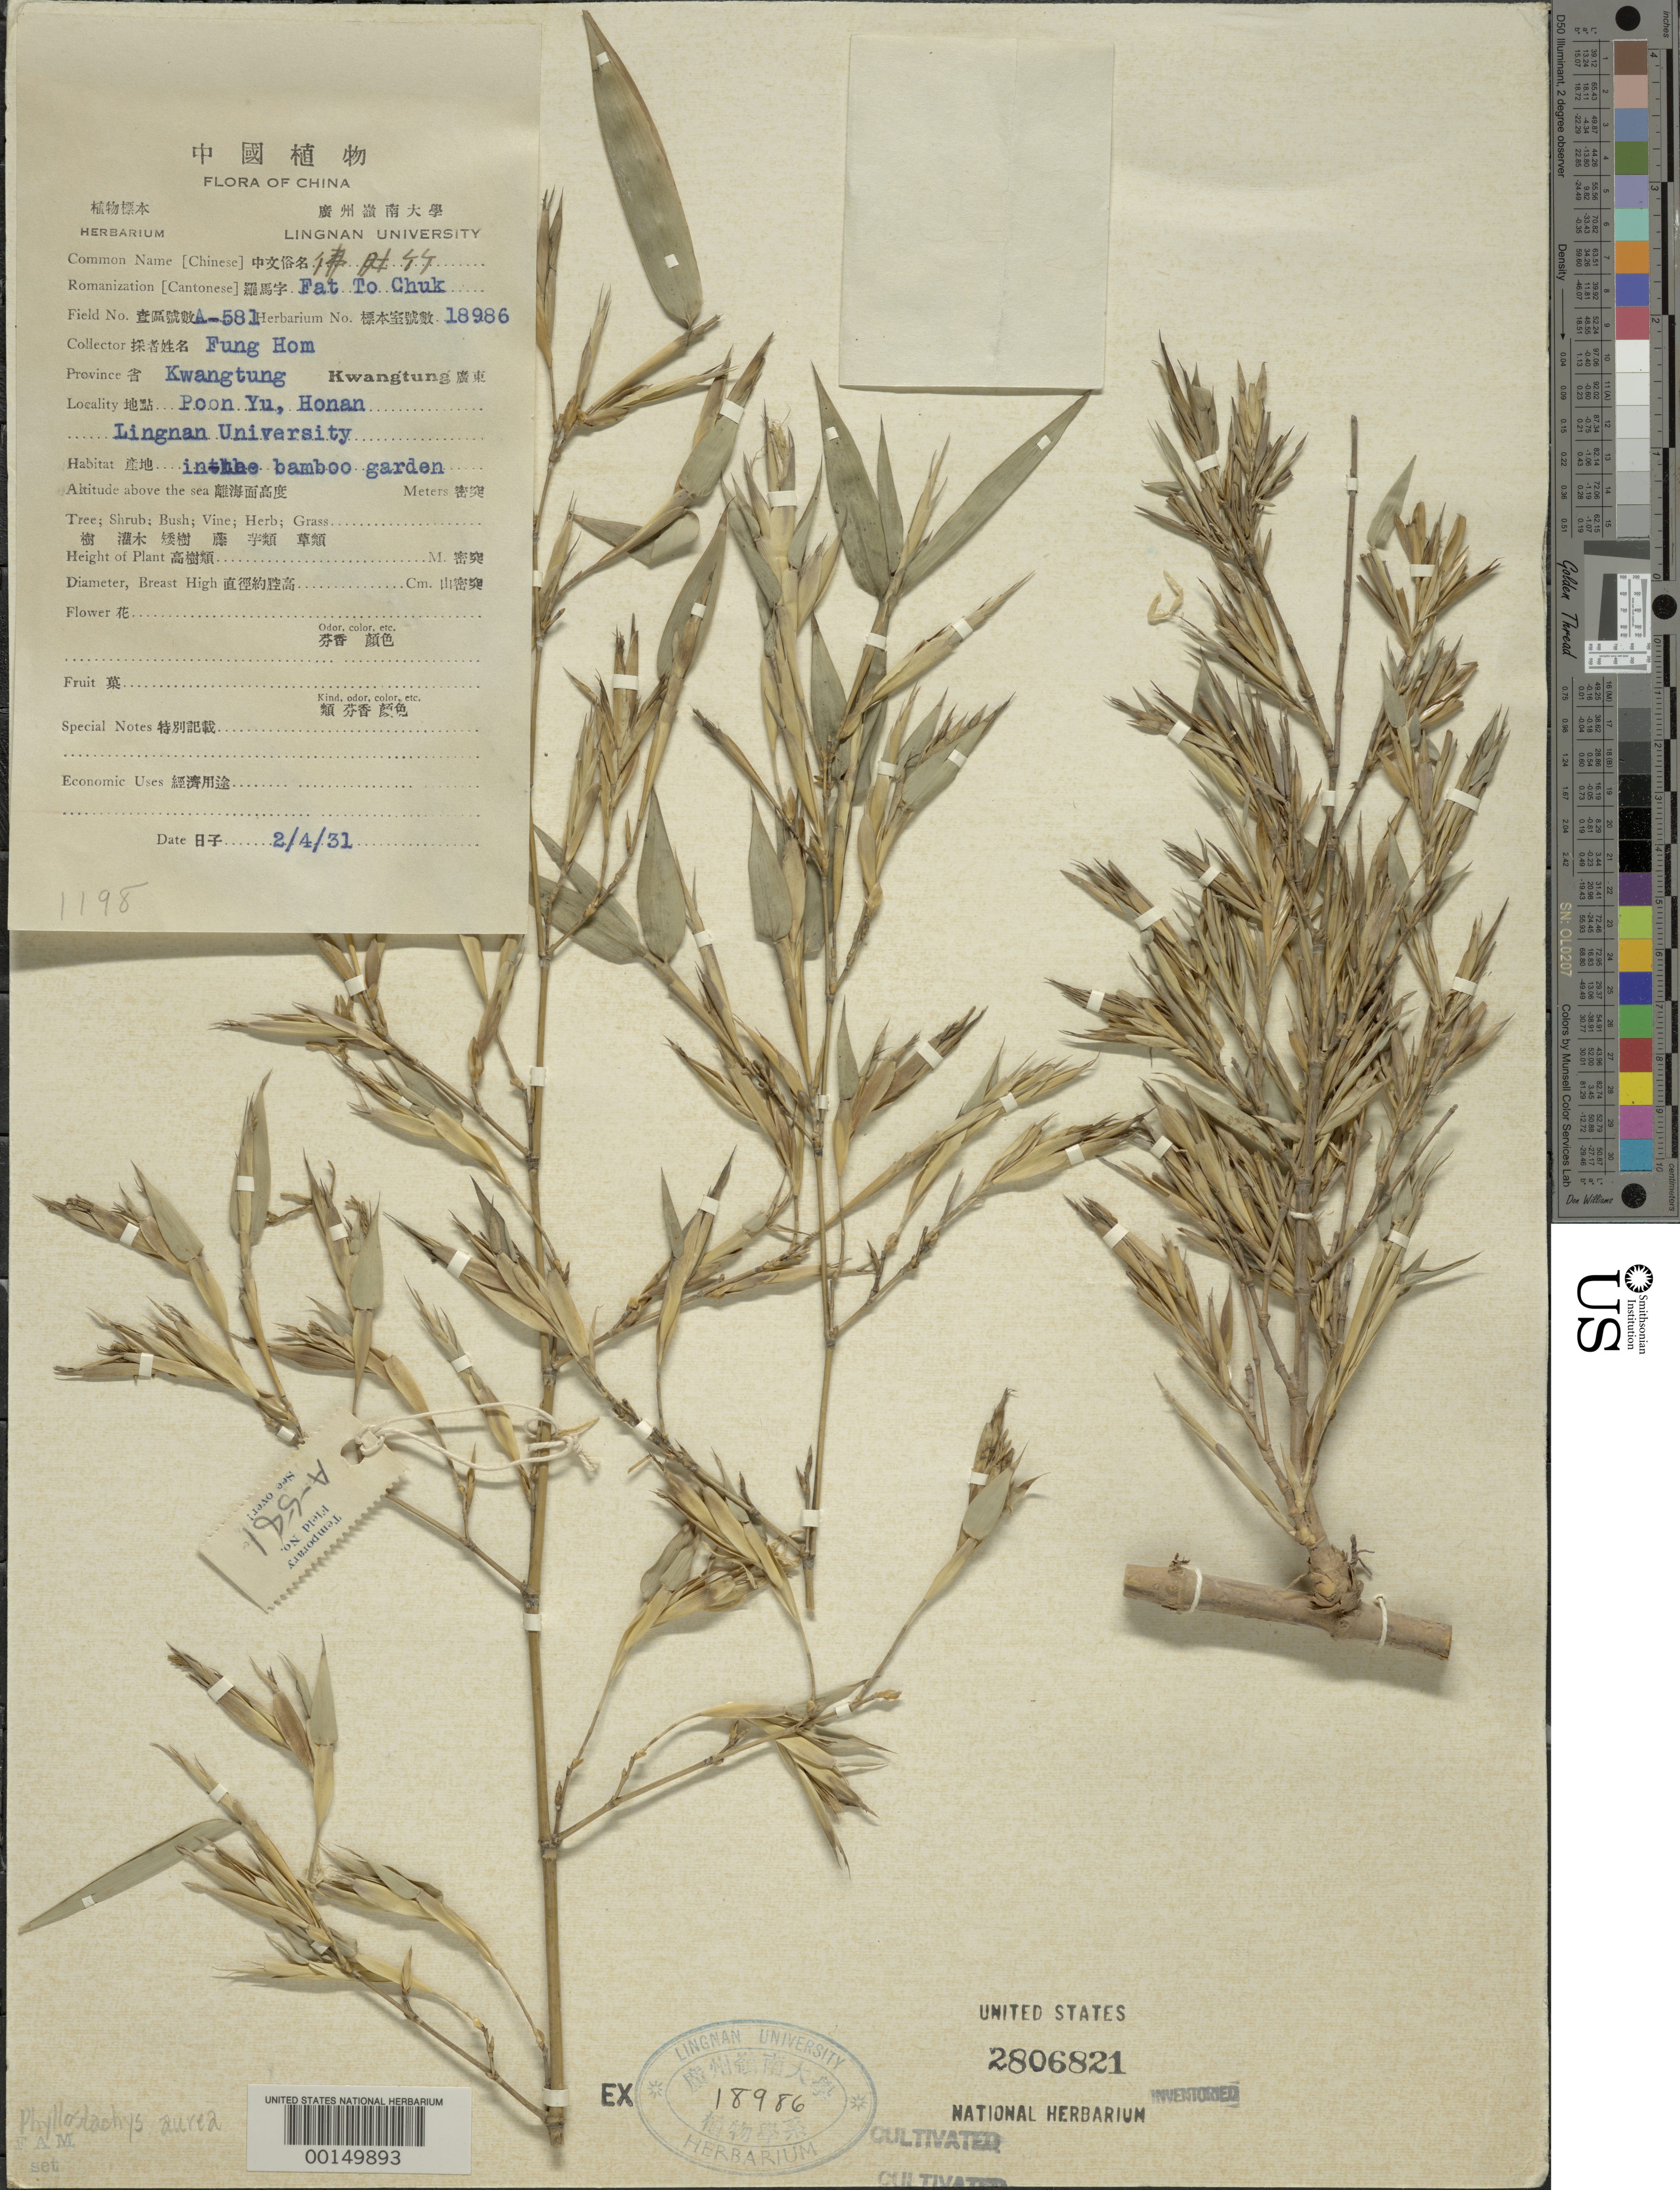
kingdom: Plantae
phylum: Tracheophyta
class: Liliopsida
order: Poales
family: Poaceae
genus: Phyllostachys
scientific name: Phyllostachys aurea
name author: Rivière & C. Rivière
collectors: H. L. Fung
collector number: A-581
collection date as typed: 04 Feb 1931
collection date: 1931-02-04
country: China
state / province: Guangdong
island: Honam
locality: Honan, poon yu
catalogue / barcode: US 2806821